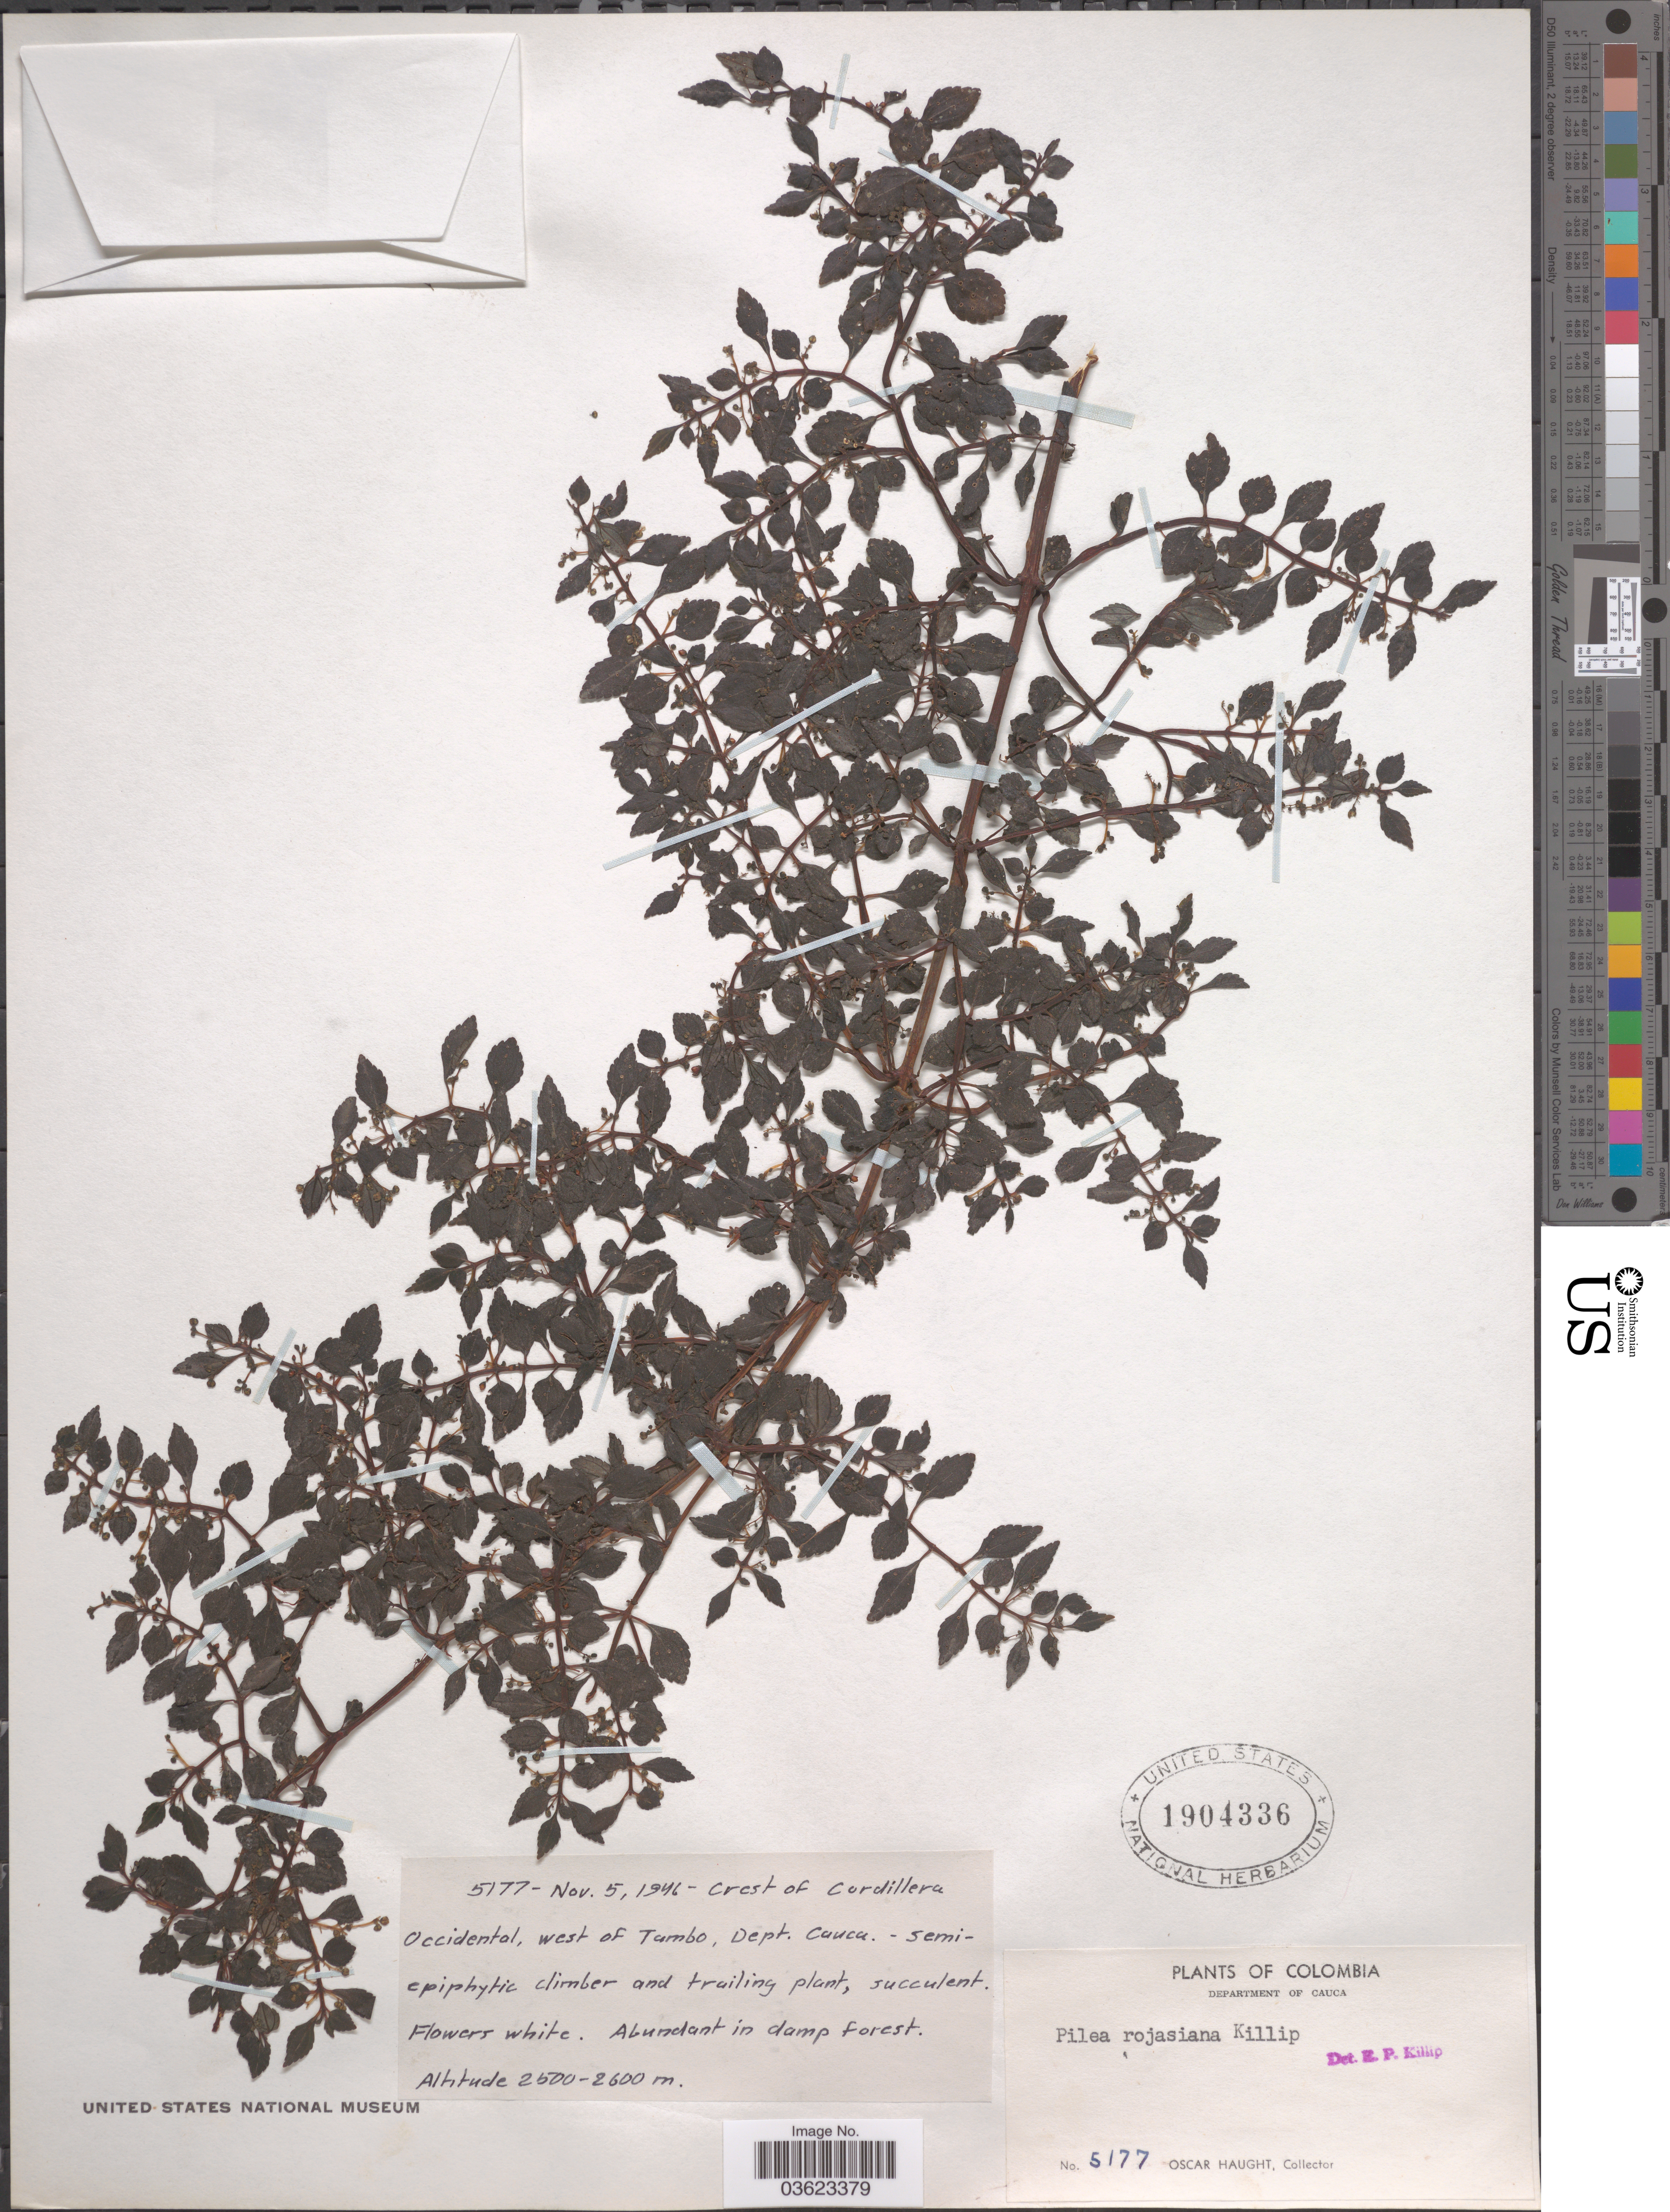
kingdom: Plantae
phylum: Tracheophyta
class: Magnoliopsida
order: Rosales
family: Urticaceae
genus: Pilea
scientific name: Pilea rojasiana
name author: Killip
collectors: O. L. Haught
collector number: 5177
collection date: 1946-11-05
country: Colombia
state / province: Cauca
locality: Crest of Cordillera Occidental, west of Tambo, Department of Cauca.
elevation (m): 2500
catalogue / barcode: US 1904336